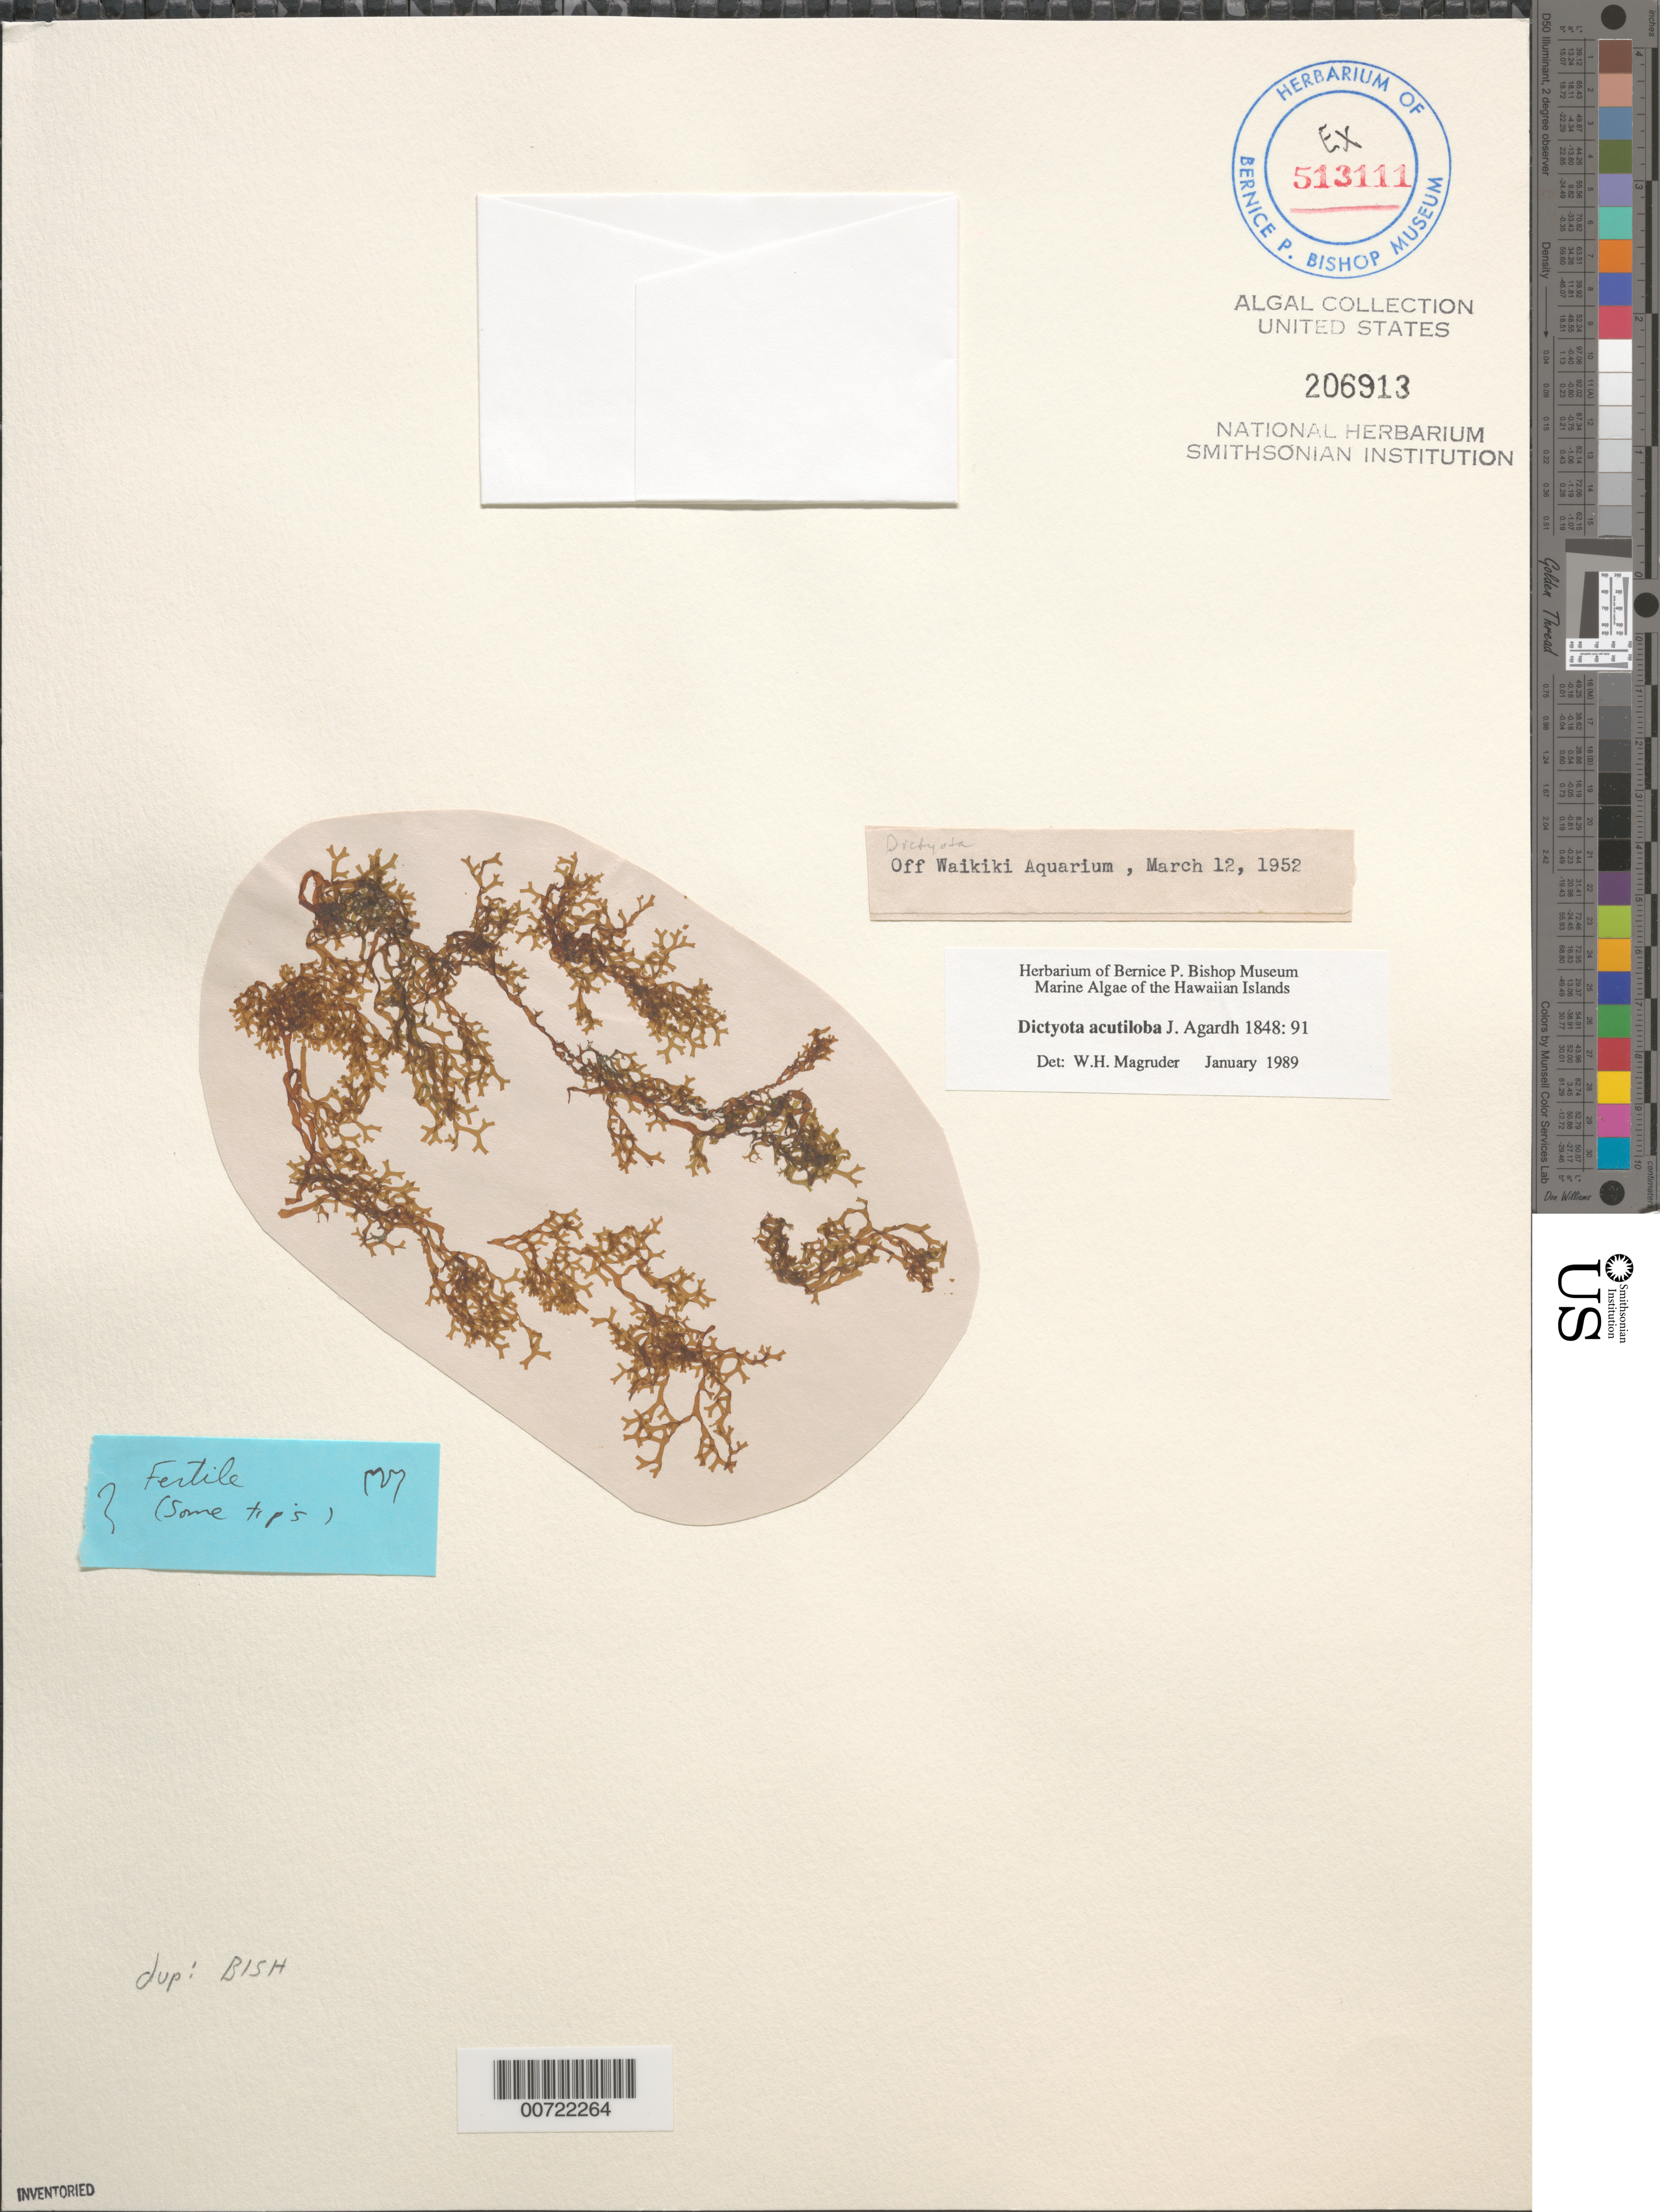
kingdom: Chromista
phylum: Ochrophyta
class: Phaeophyceae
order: Dictyotales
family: Dictyotaceae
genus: Dictyota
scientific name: Dictyota acutiloba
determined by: Magruder, W. H.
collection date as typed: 12 Mar 1952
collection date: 1952-03-12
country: United States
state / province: Hawaii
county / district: Honolulu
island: Oahu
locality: Off Waikiki Aquarium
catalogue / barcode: US 206913